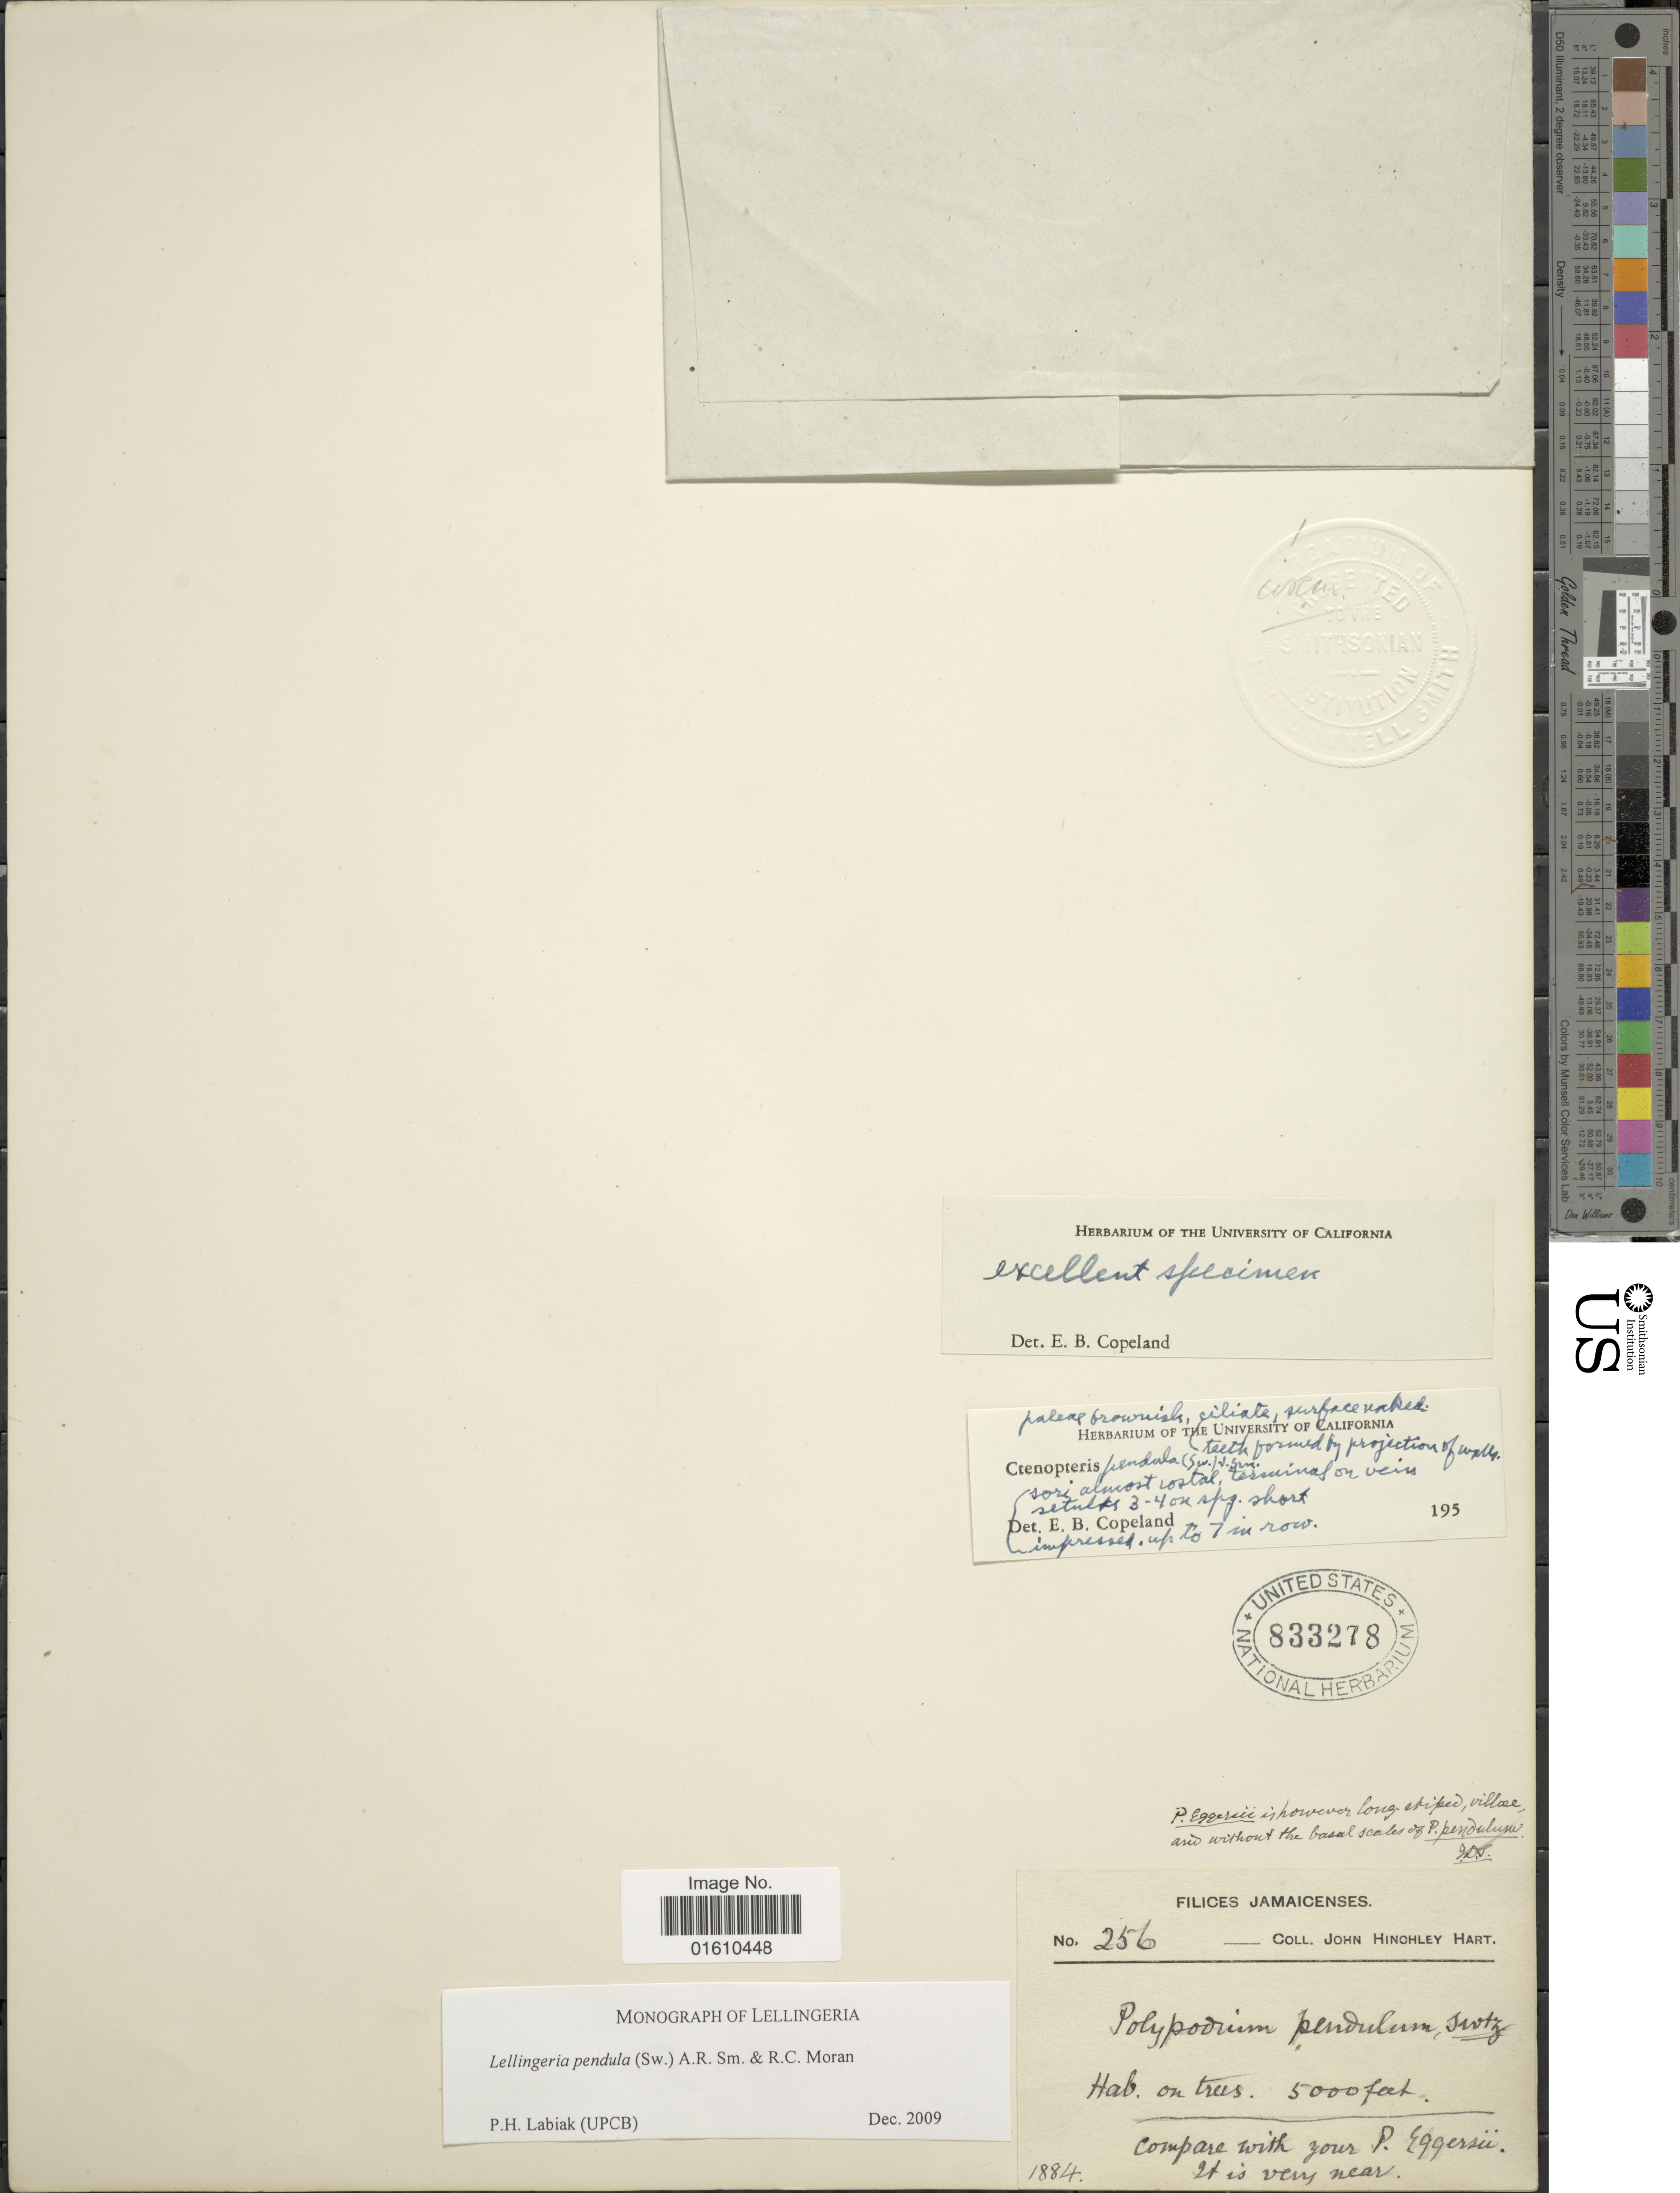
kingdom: Plantae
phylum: Tracheophyta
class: Polypodiopsida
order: Polypodiales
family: Polypodiaceae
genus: Lellingeria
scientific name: Lellingeria pendula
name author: (Sw.) A.R. Sm. & R.C. Moran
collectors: J. H. Hart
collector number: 256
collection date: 1884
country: Jamaica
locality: On trees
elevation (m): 1524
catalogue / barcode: US 833278